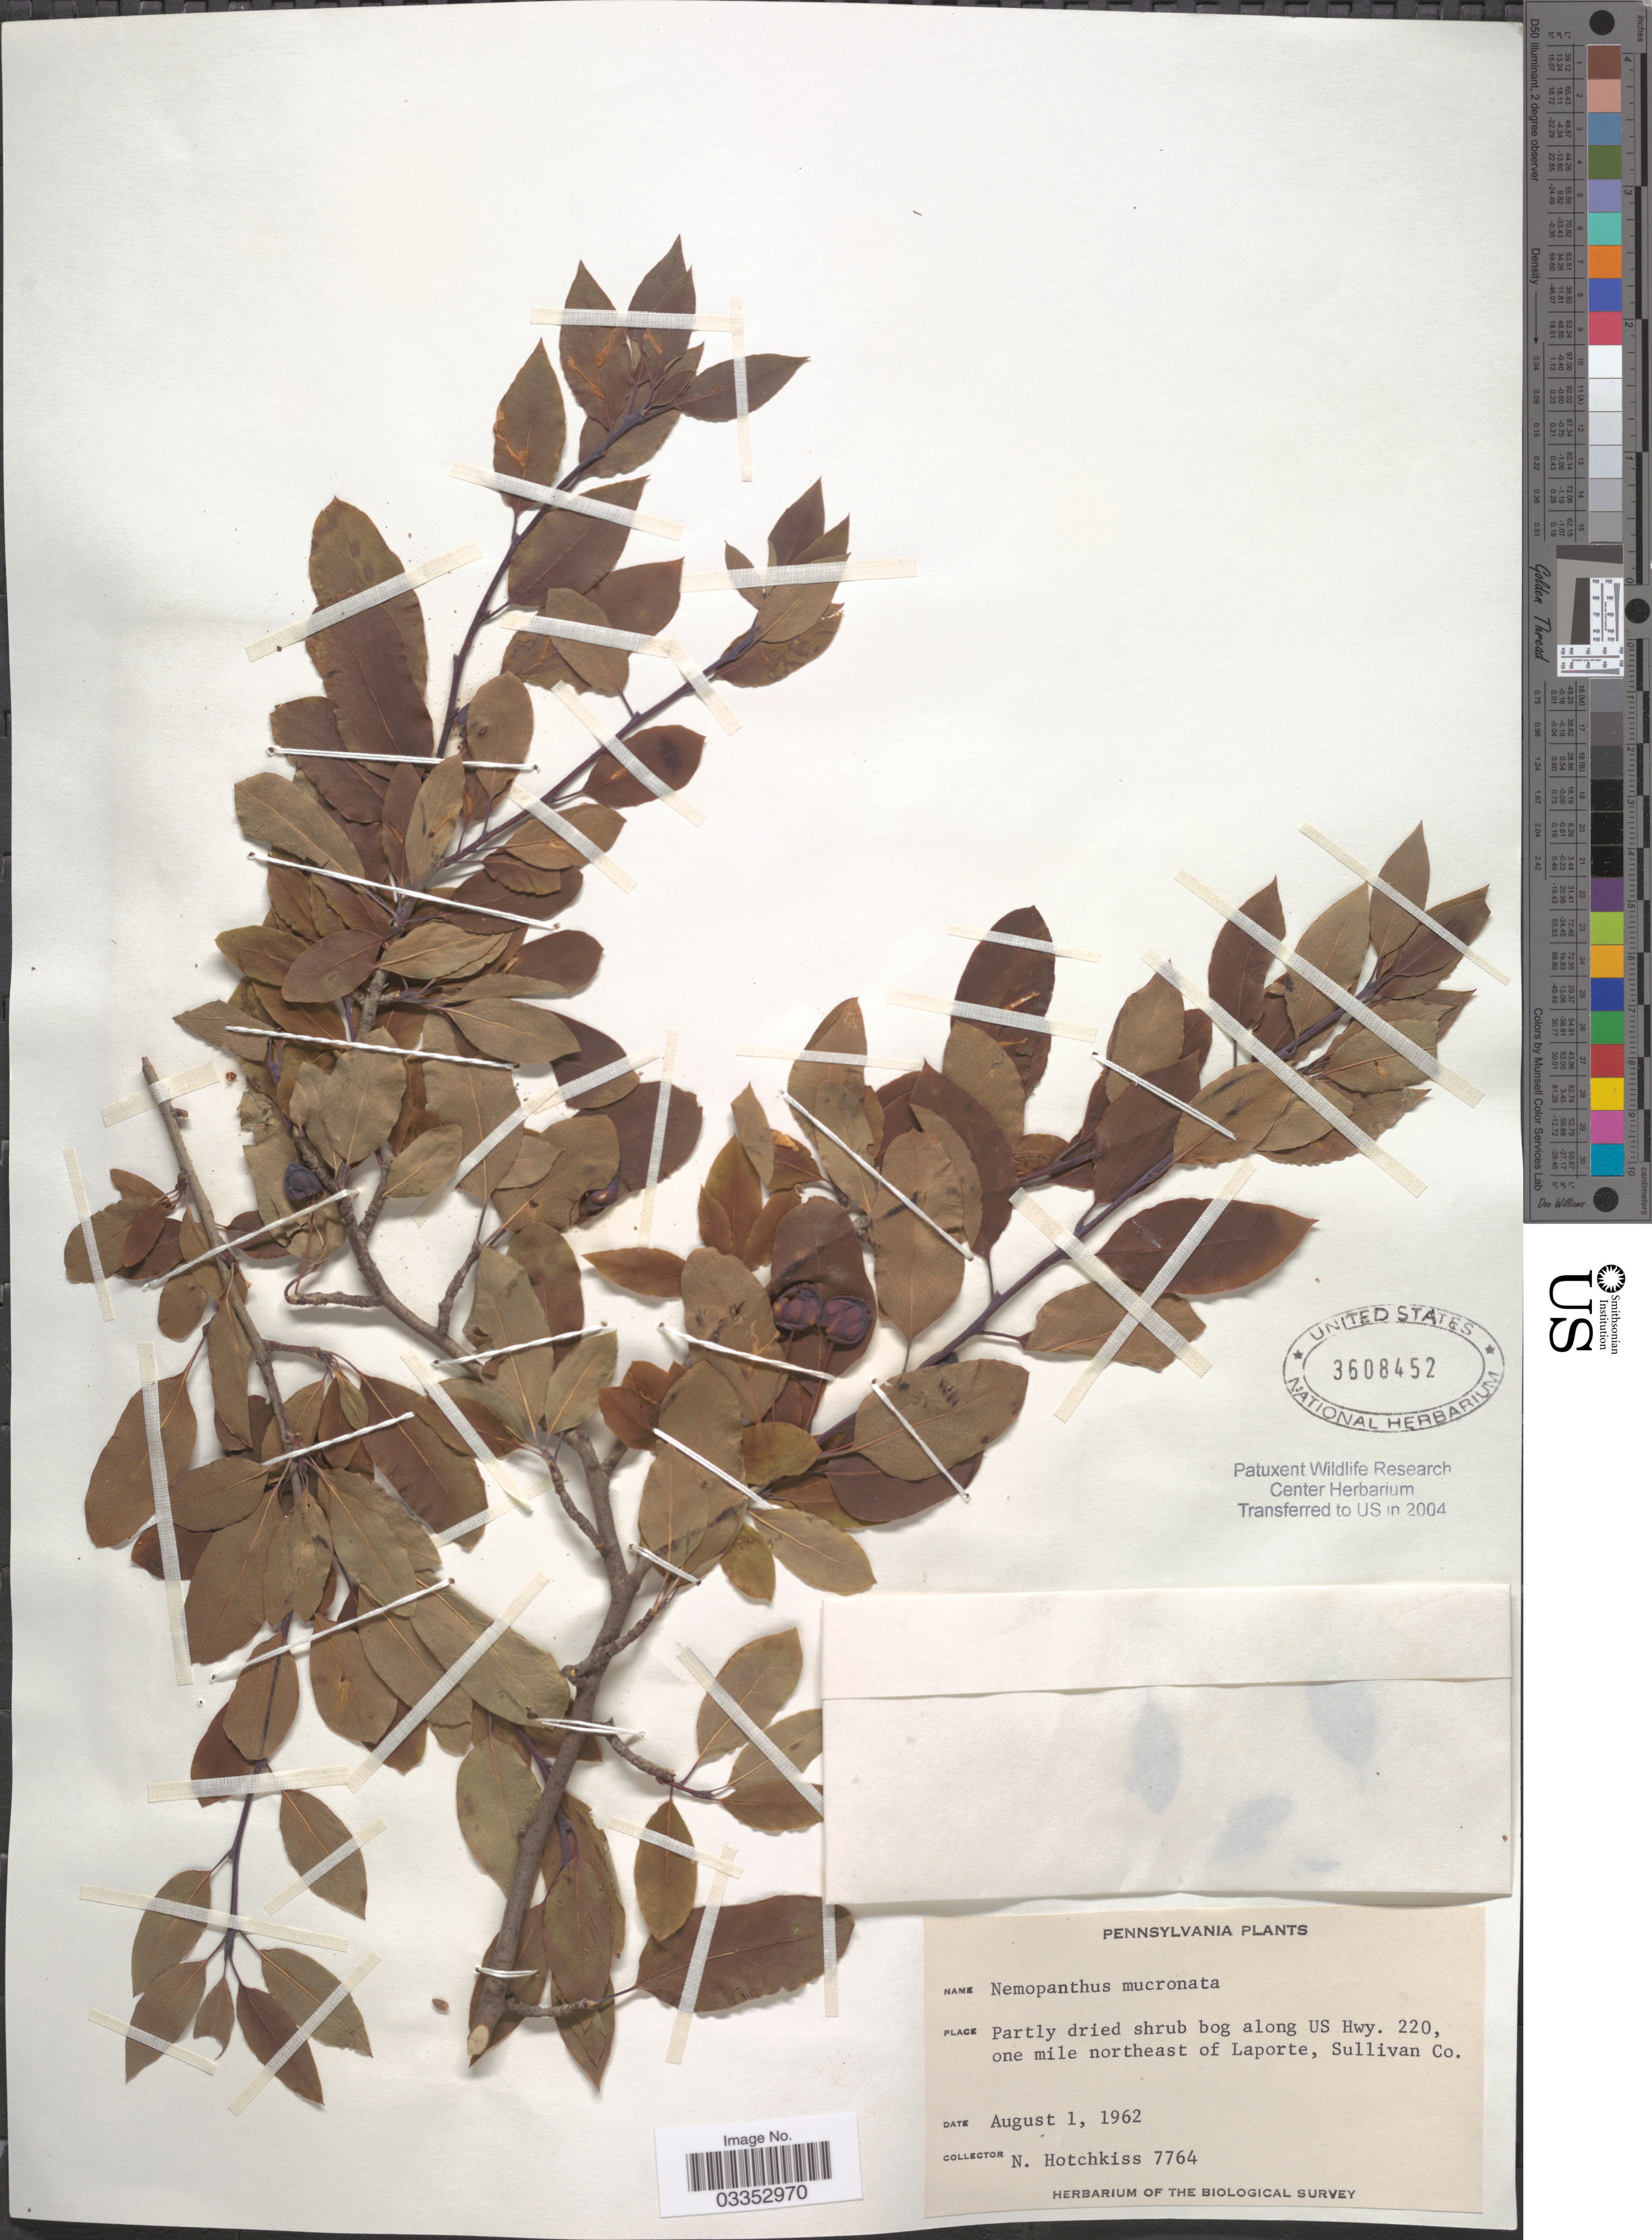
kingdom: Plantae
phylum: Tracheophyta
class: Magnoliopsida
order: Aquifoliales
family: Aquifoliaceae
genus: Nemopanthus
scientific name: Nemopanthus mucronatus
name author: (L.) Trel.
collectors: N. Hotchkiss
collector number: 7764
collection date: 1962-08-01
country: United States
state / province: Pennsylvania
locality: Partly dried shrub bog along US Hwy. 220, one mile northeast of Laporte, Sullivan Co.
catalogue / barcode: US 3608452